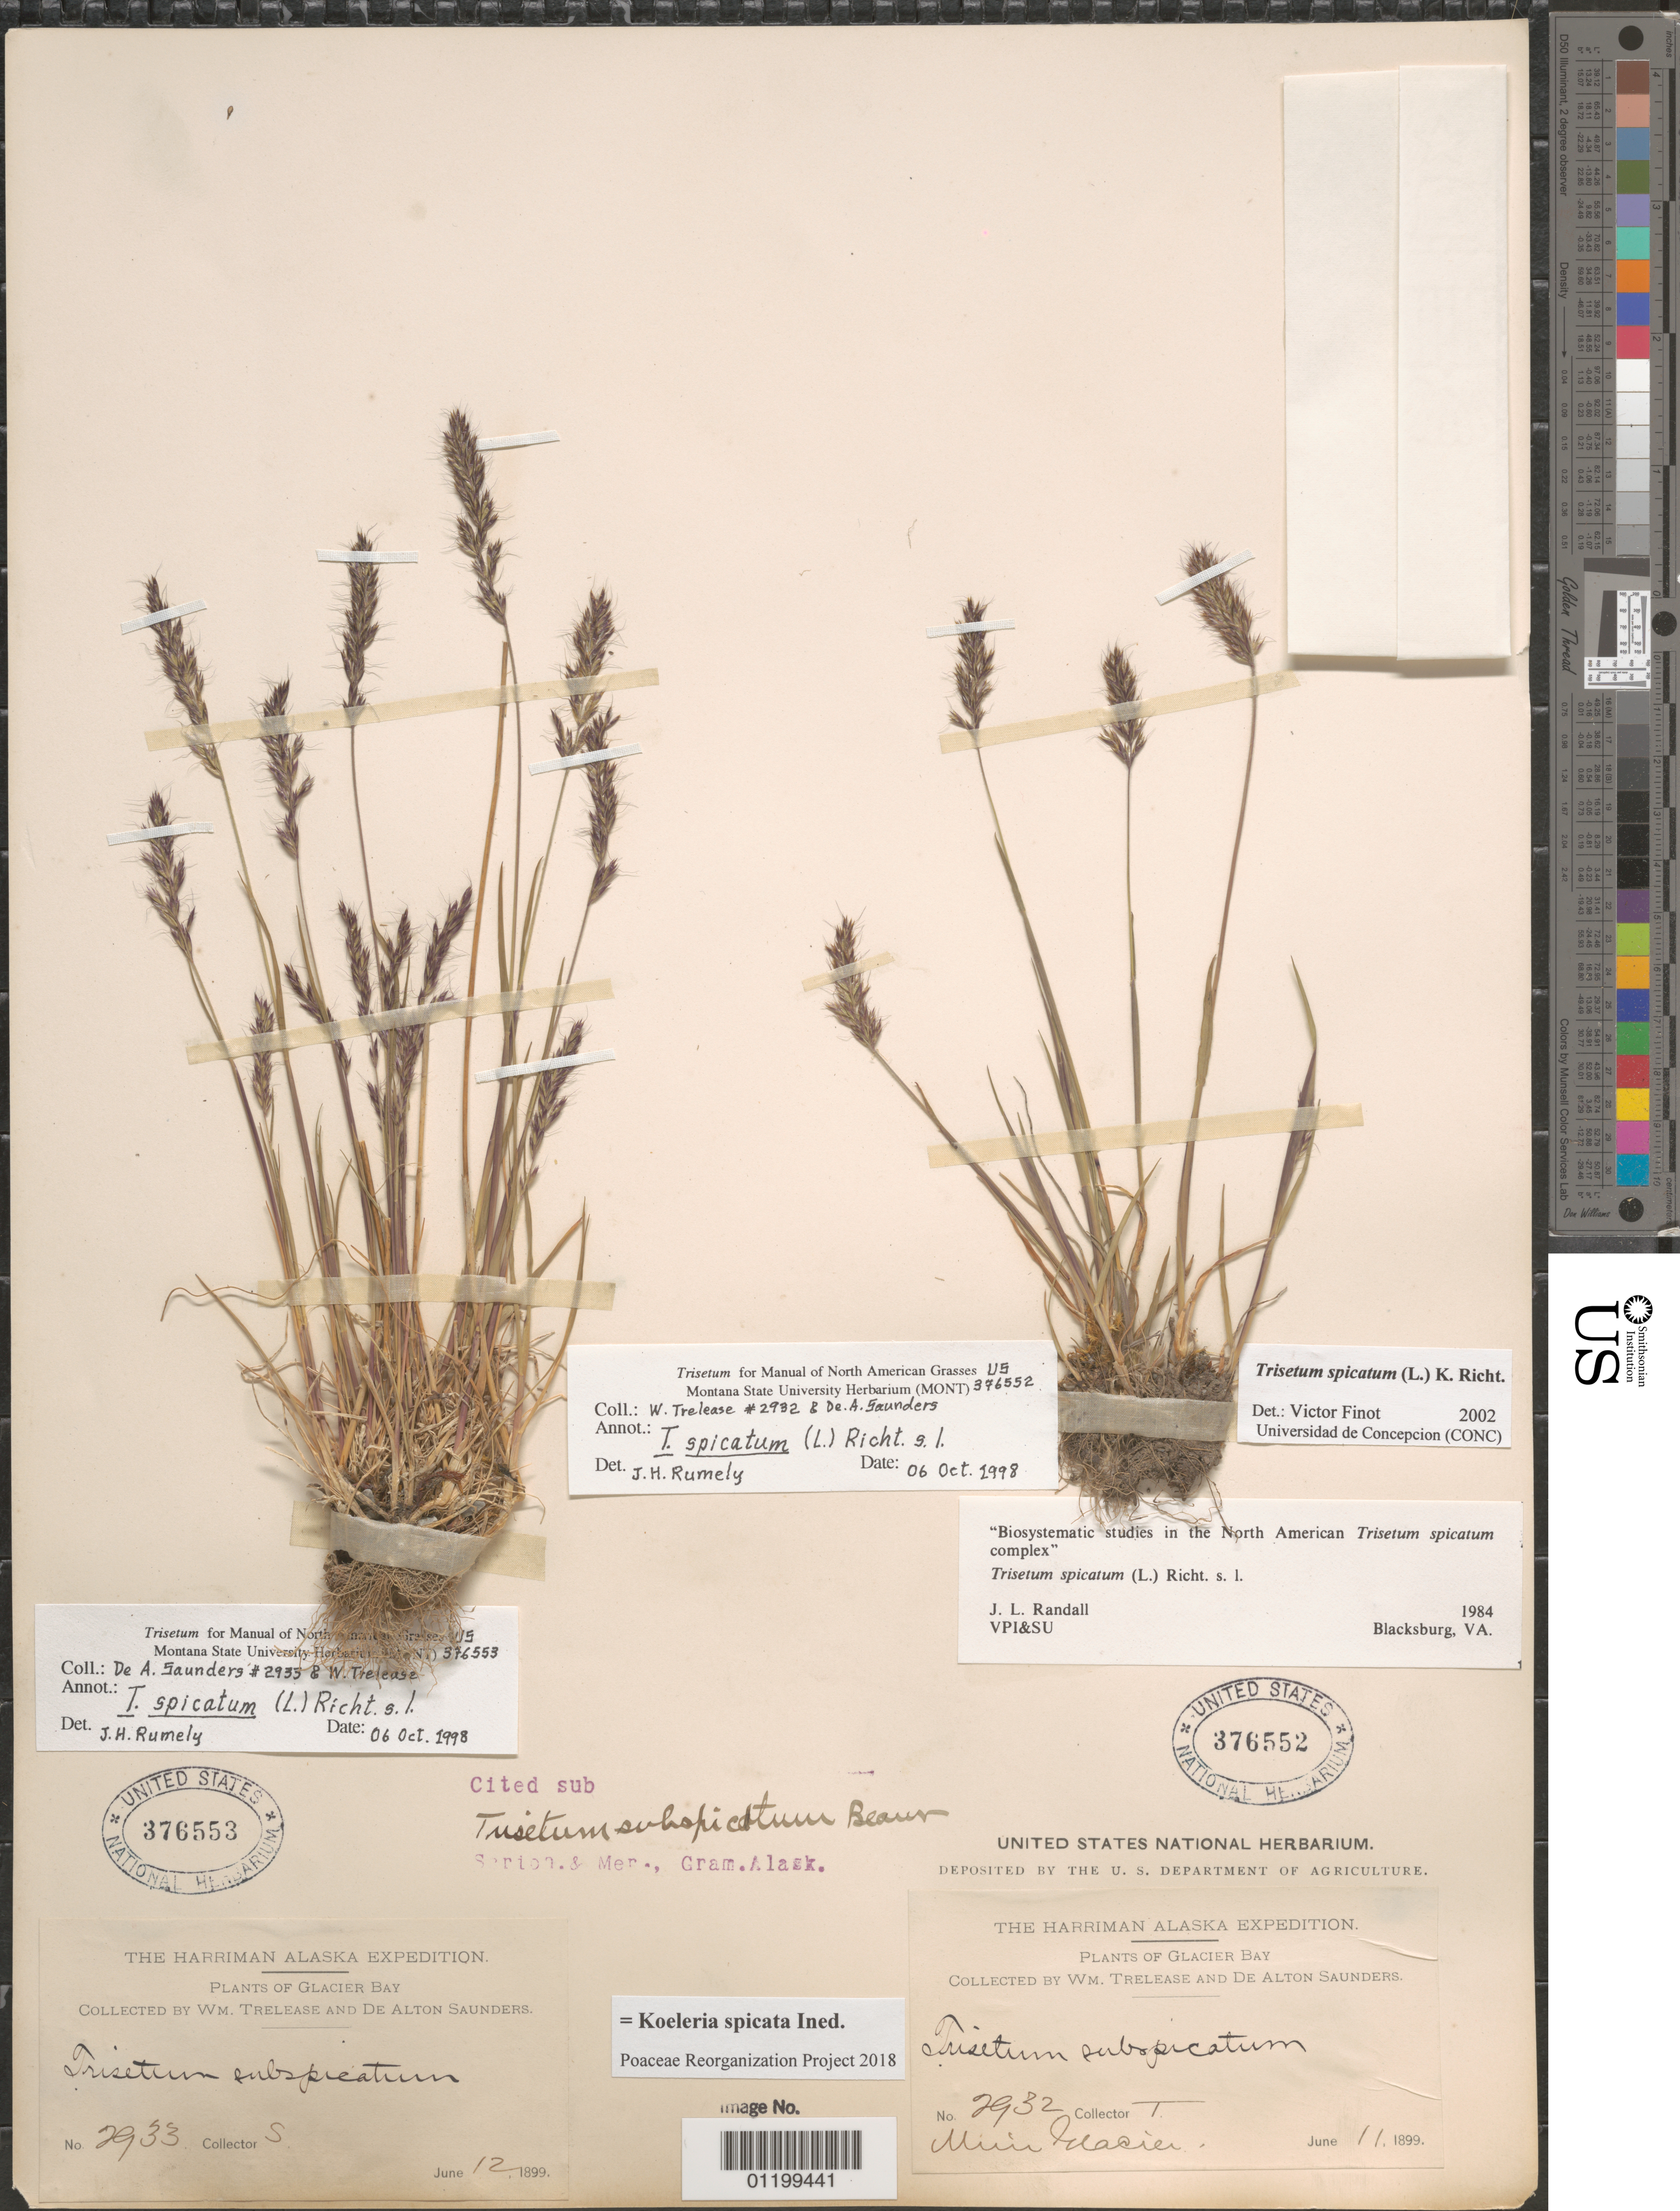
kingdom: Plantae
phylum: Tracheophyta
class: Liliopsida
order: Poales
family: Poaceae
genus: Koeleria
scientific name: Koeleria spicata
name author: (L.) Barberá et al.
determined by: Poaceae Reorganization Project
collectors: W. Trelease & D. A. Saunders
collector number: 2932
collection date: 1899-06-11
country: United States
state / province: Alaska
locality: Muir Glacier.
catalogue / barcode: US 376552